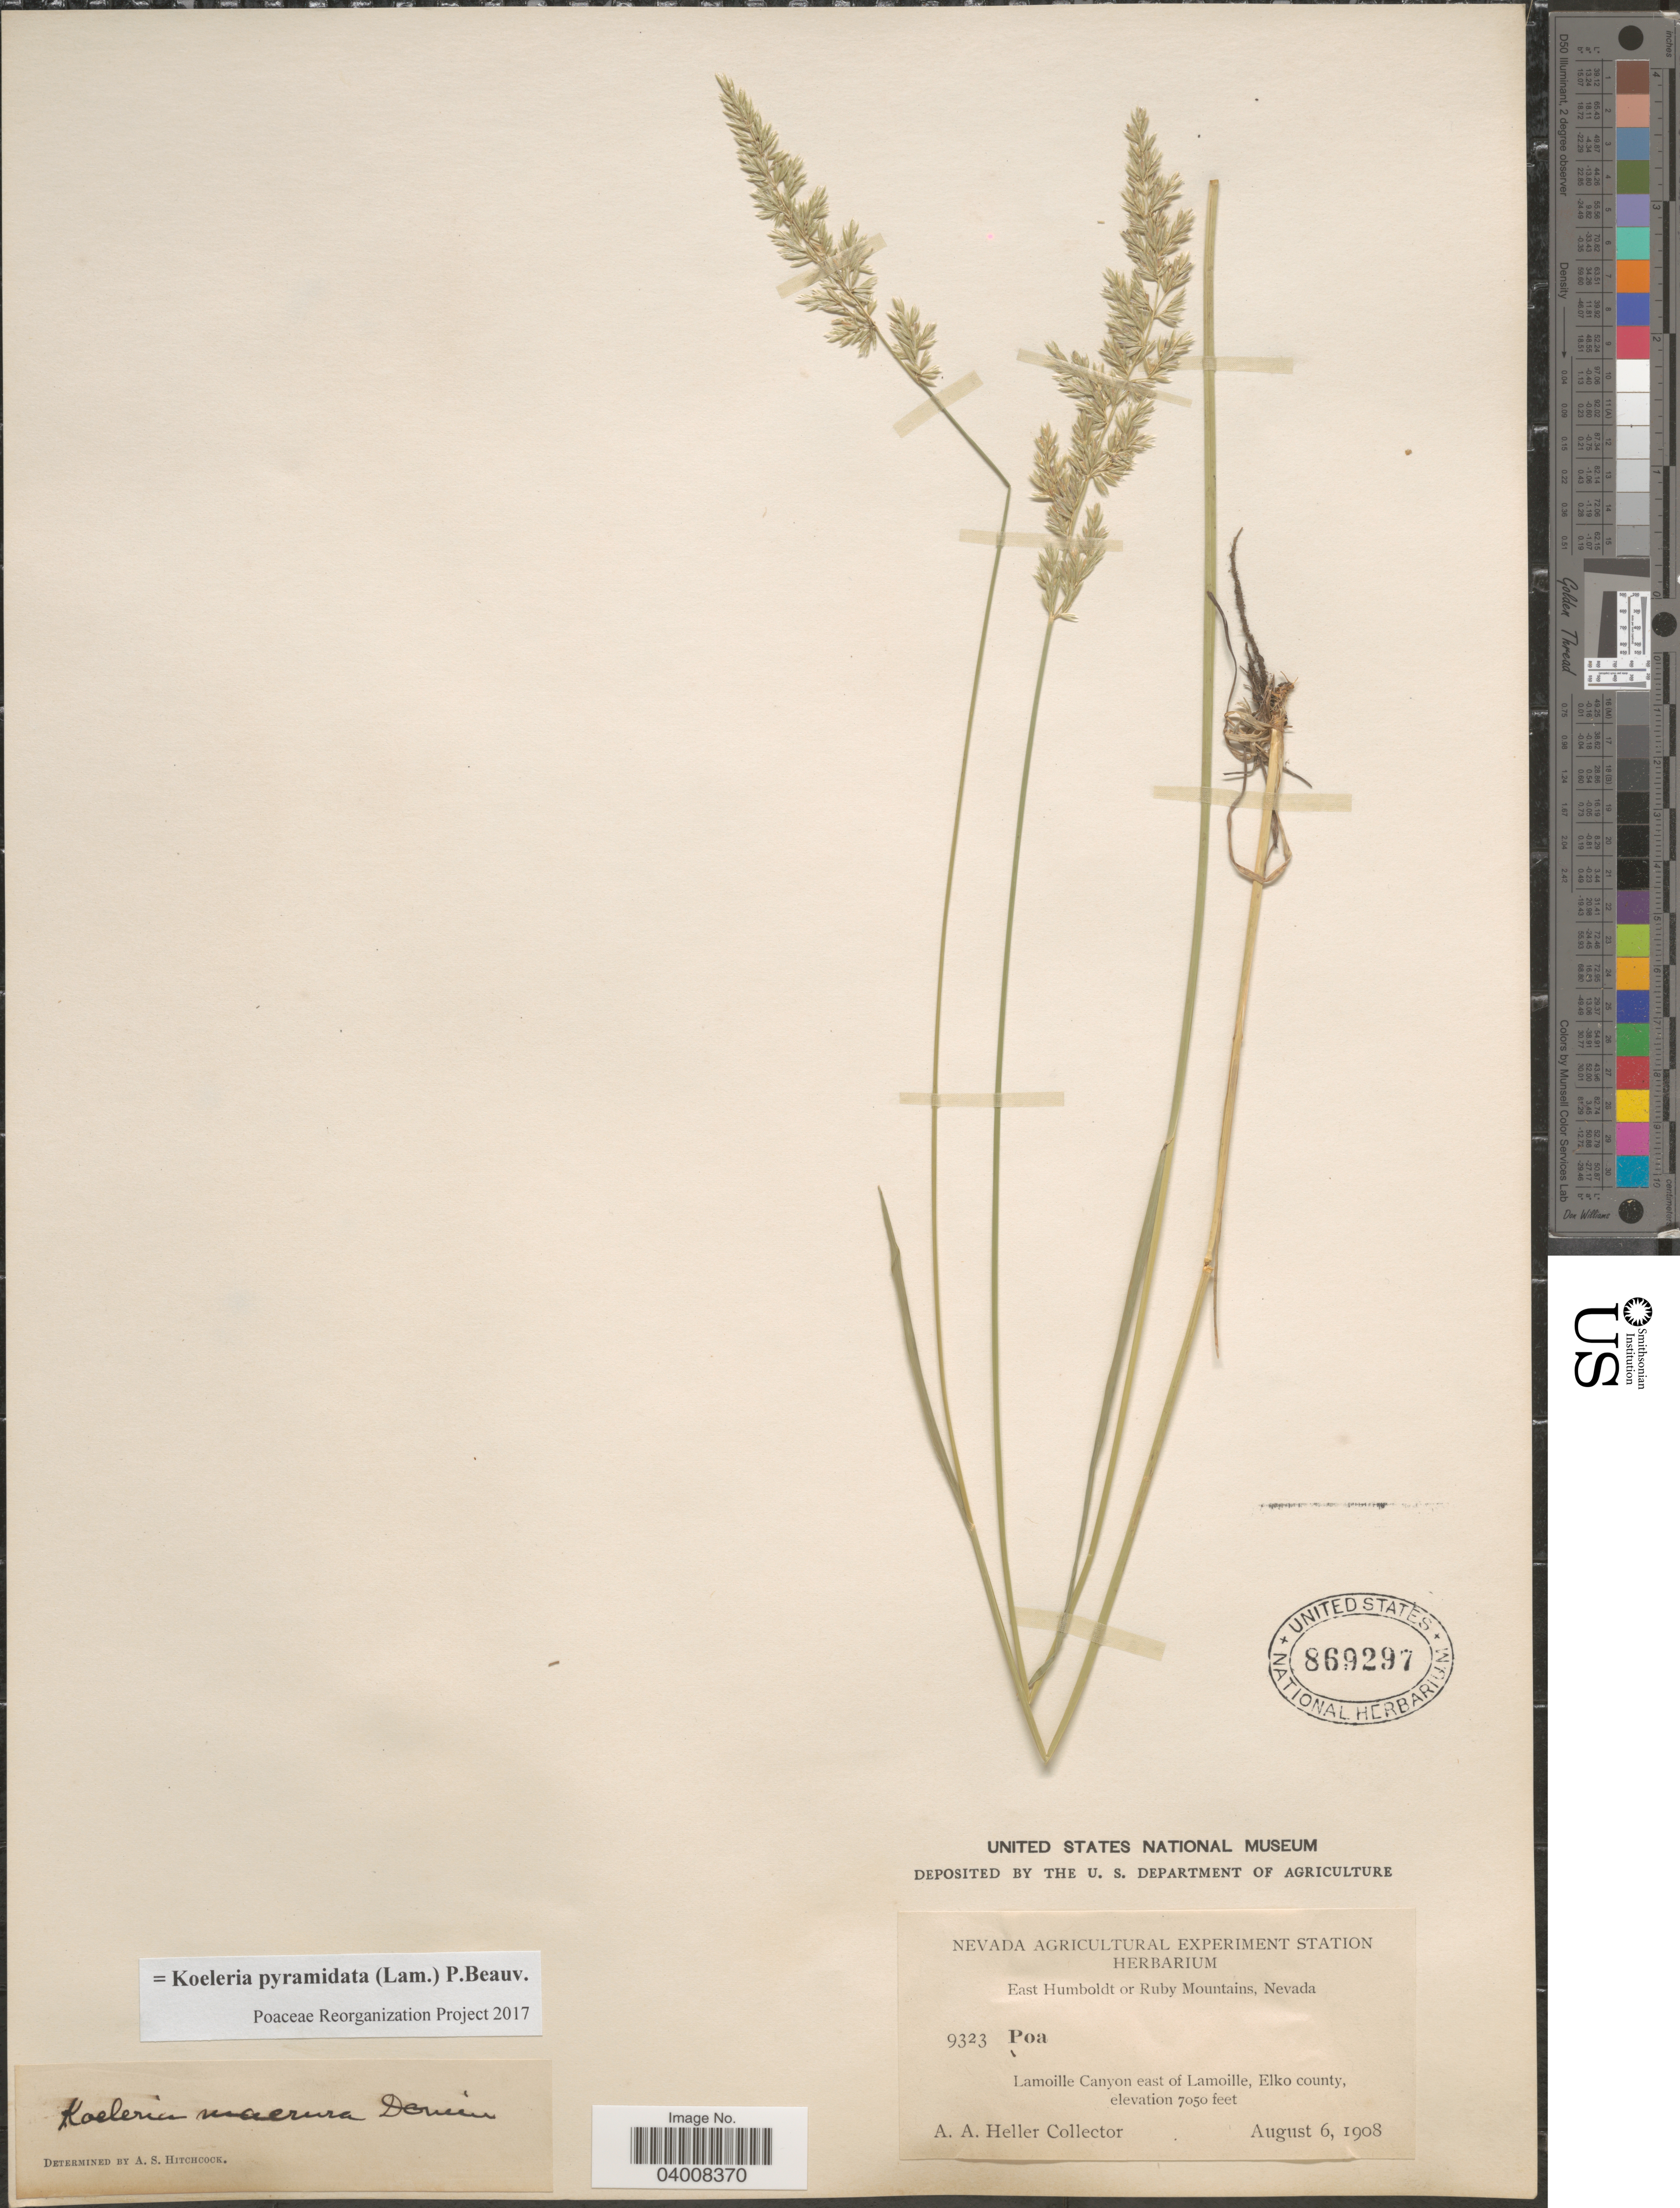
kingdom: Plantae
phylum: Tracheophyta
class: Liliopsida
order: Poales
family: Poaceae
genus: Koeleria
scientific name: Koeleria pyramidata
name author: (Lam.) P. Beauv.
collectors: A. A. Heller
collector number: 9323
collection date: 1908-08-06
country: United States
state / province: Nevada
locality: East Humboldt or Ruby Mountains. Lamoille Canyon east of Lamoille, Elko county.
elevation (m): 2149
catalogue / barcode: US 869297